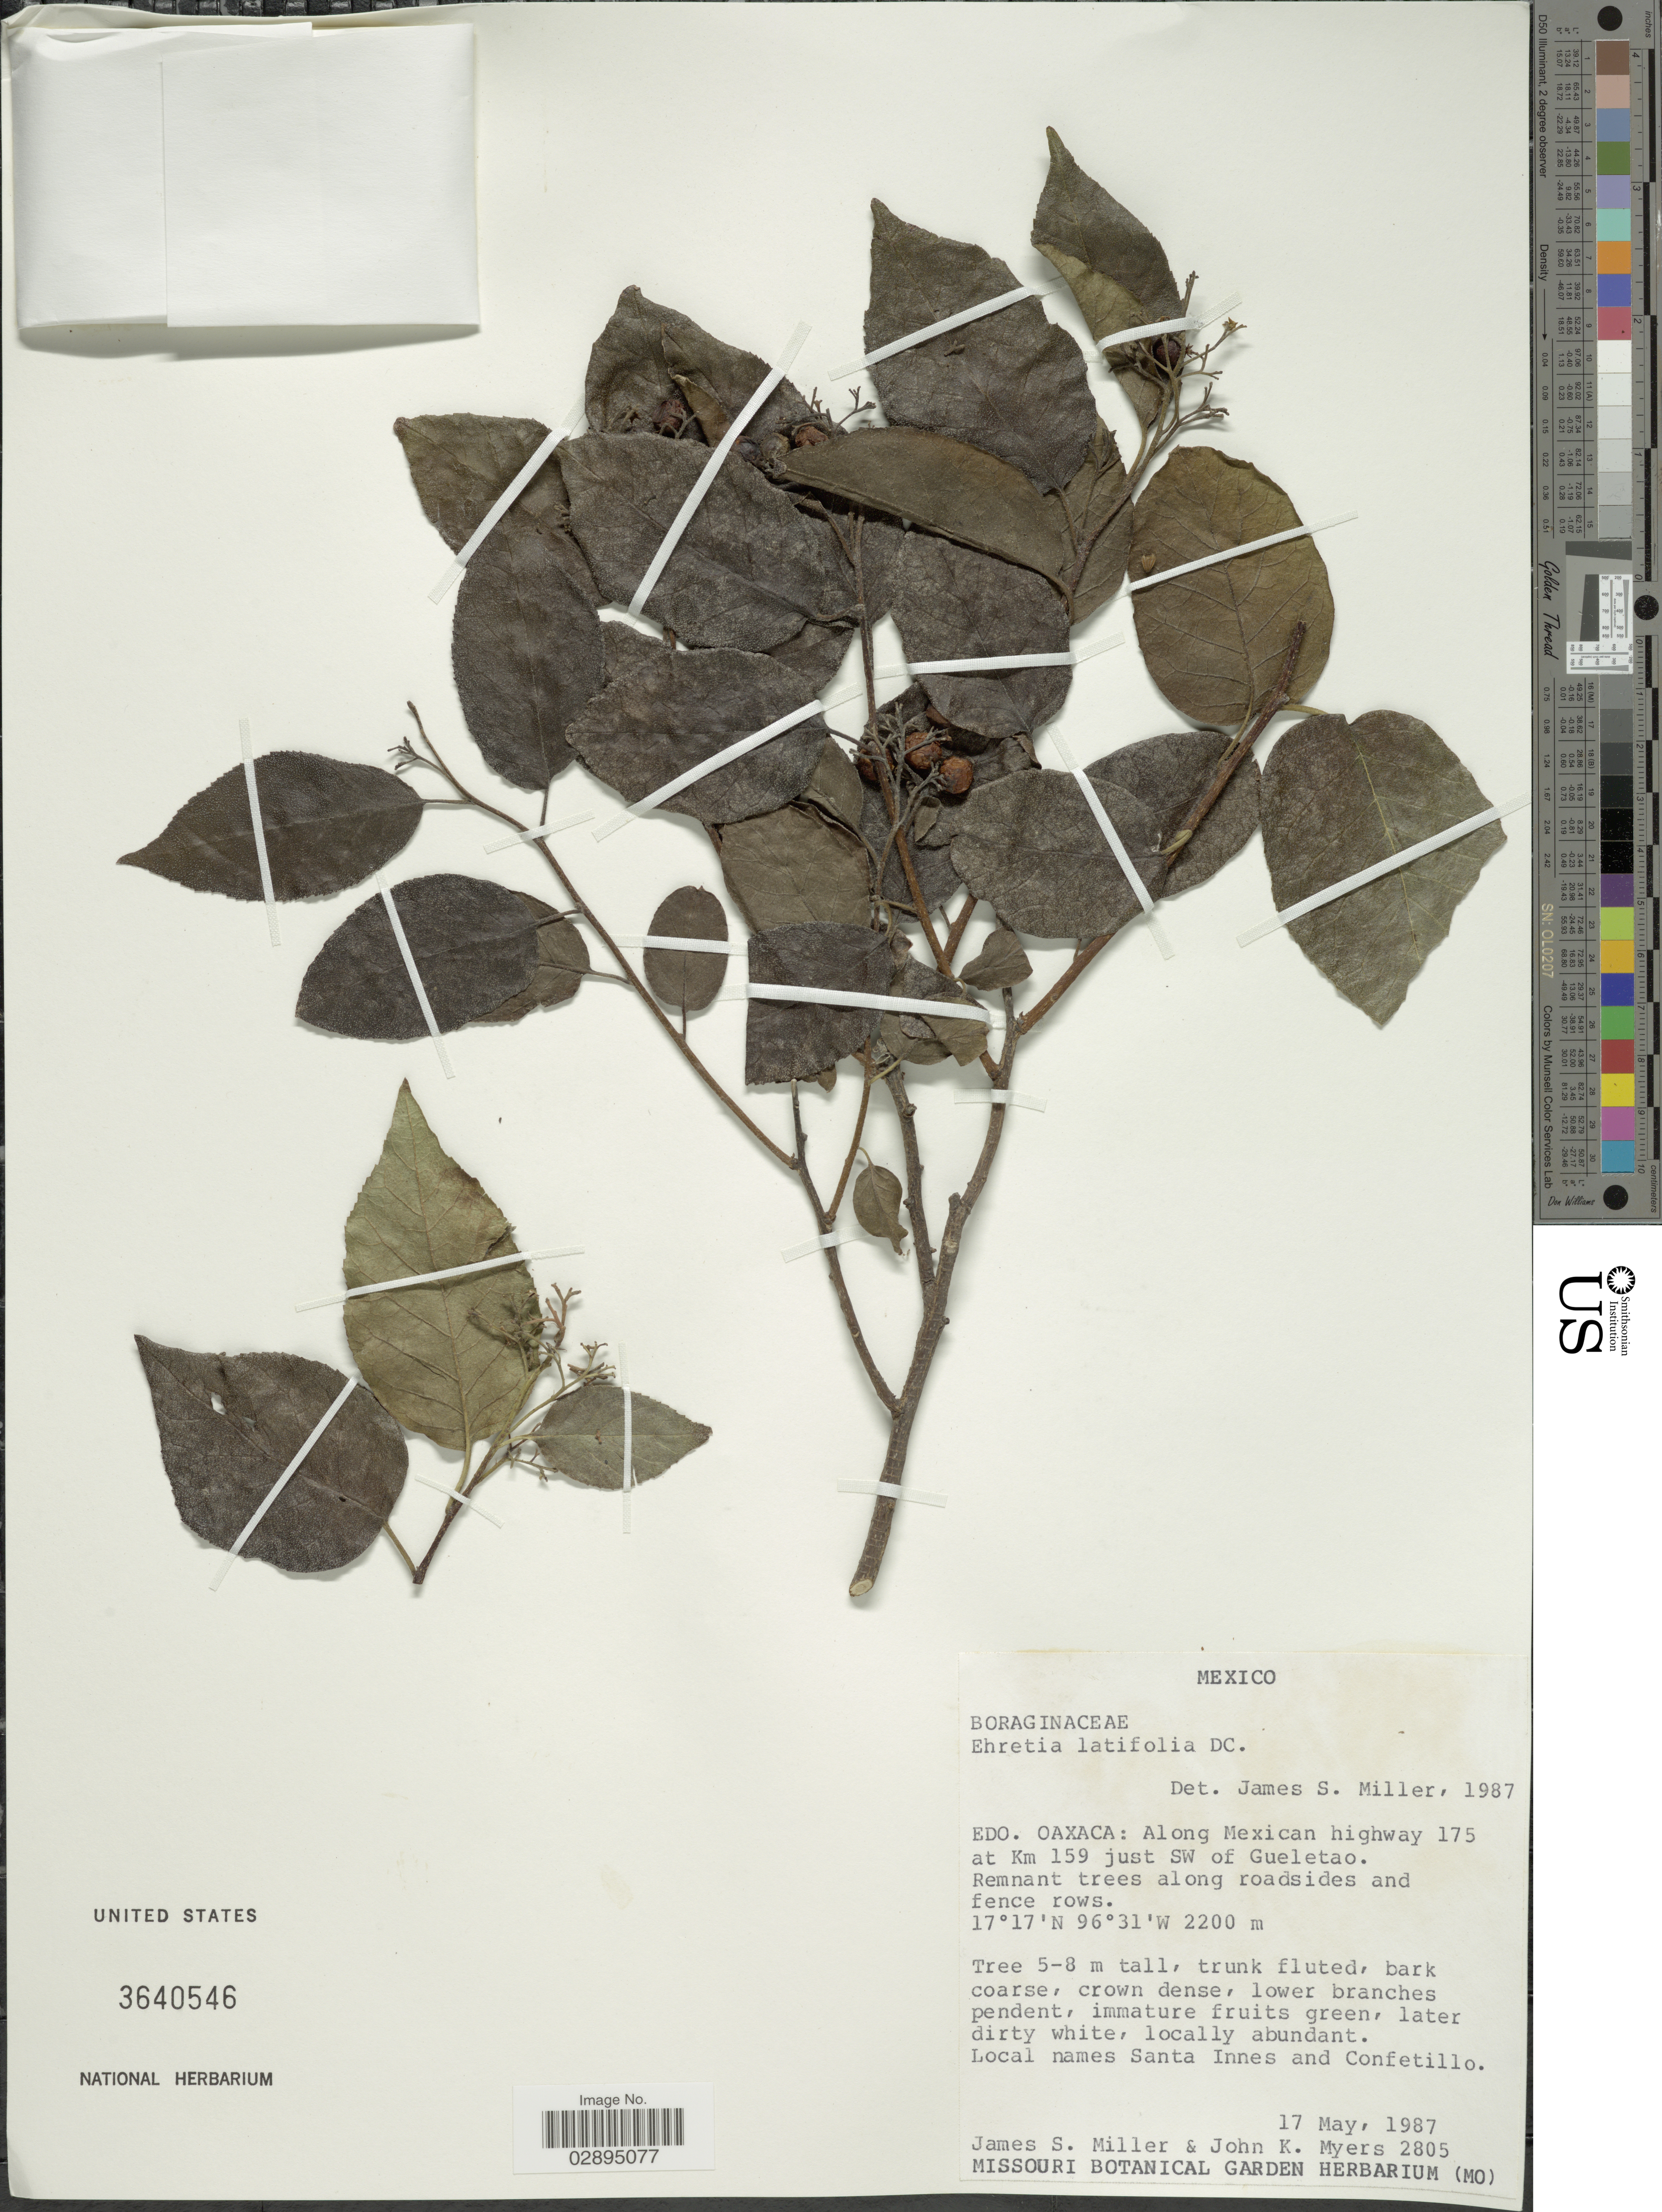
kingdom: Plantae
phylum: Tracheophyta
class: Magnoliopsida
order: Boraginales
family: Ehretiaceae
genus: Ehretia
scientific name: Ehretia latifolia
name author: DC.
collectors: J. S. Miller & J. Myers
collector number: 2805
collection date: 1987-05-17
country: Mexico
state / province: Oaxaca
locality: Edo. Oaxaca: Along Mexican highway 175 at Km 159 just SW of Gueletao.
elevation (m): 2200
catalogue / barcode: US 3640546